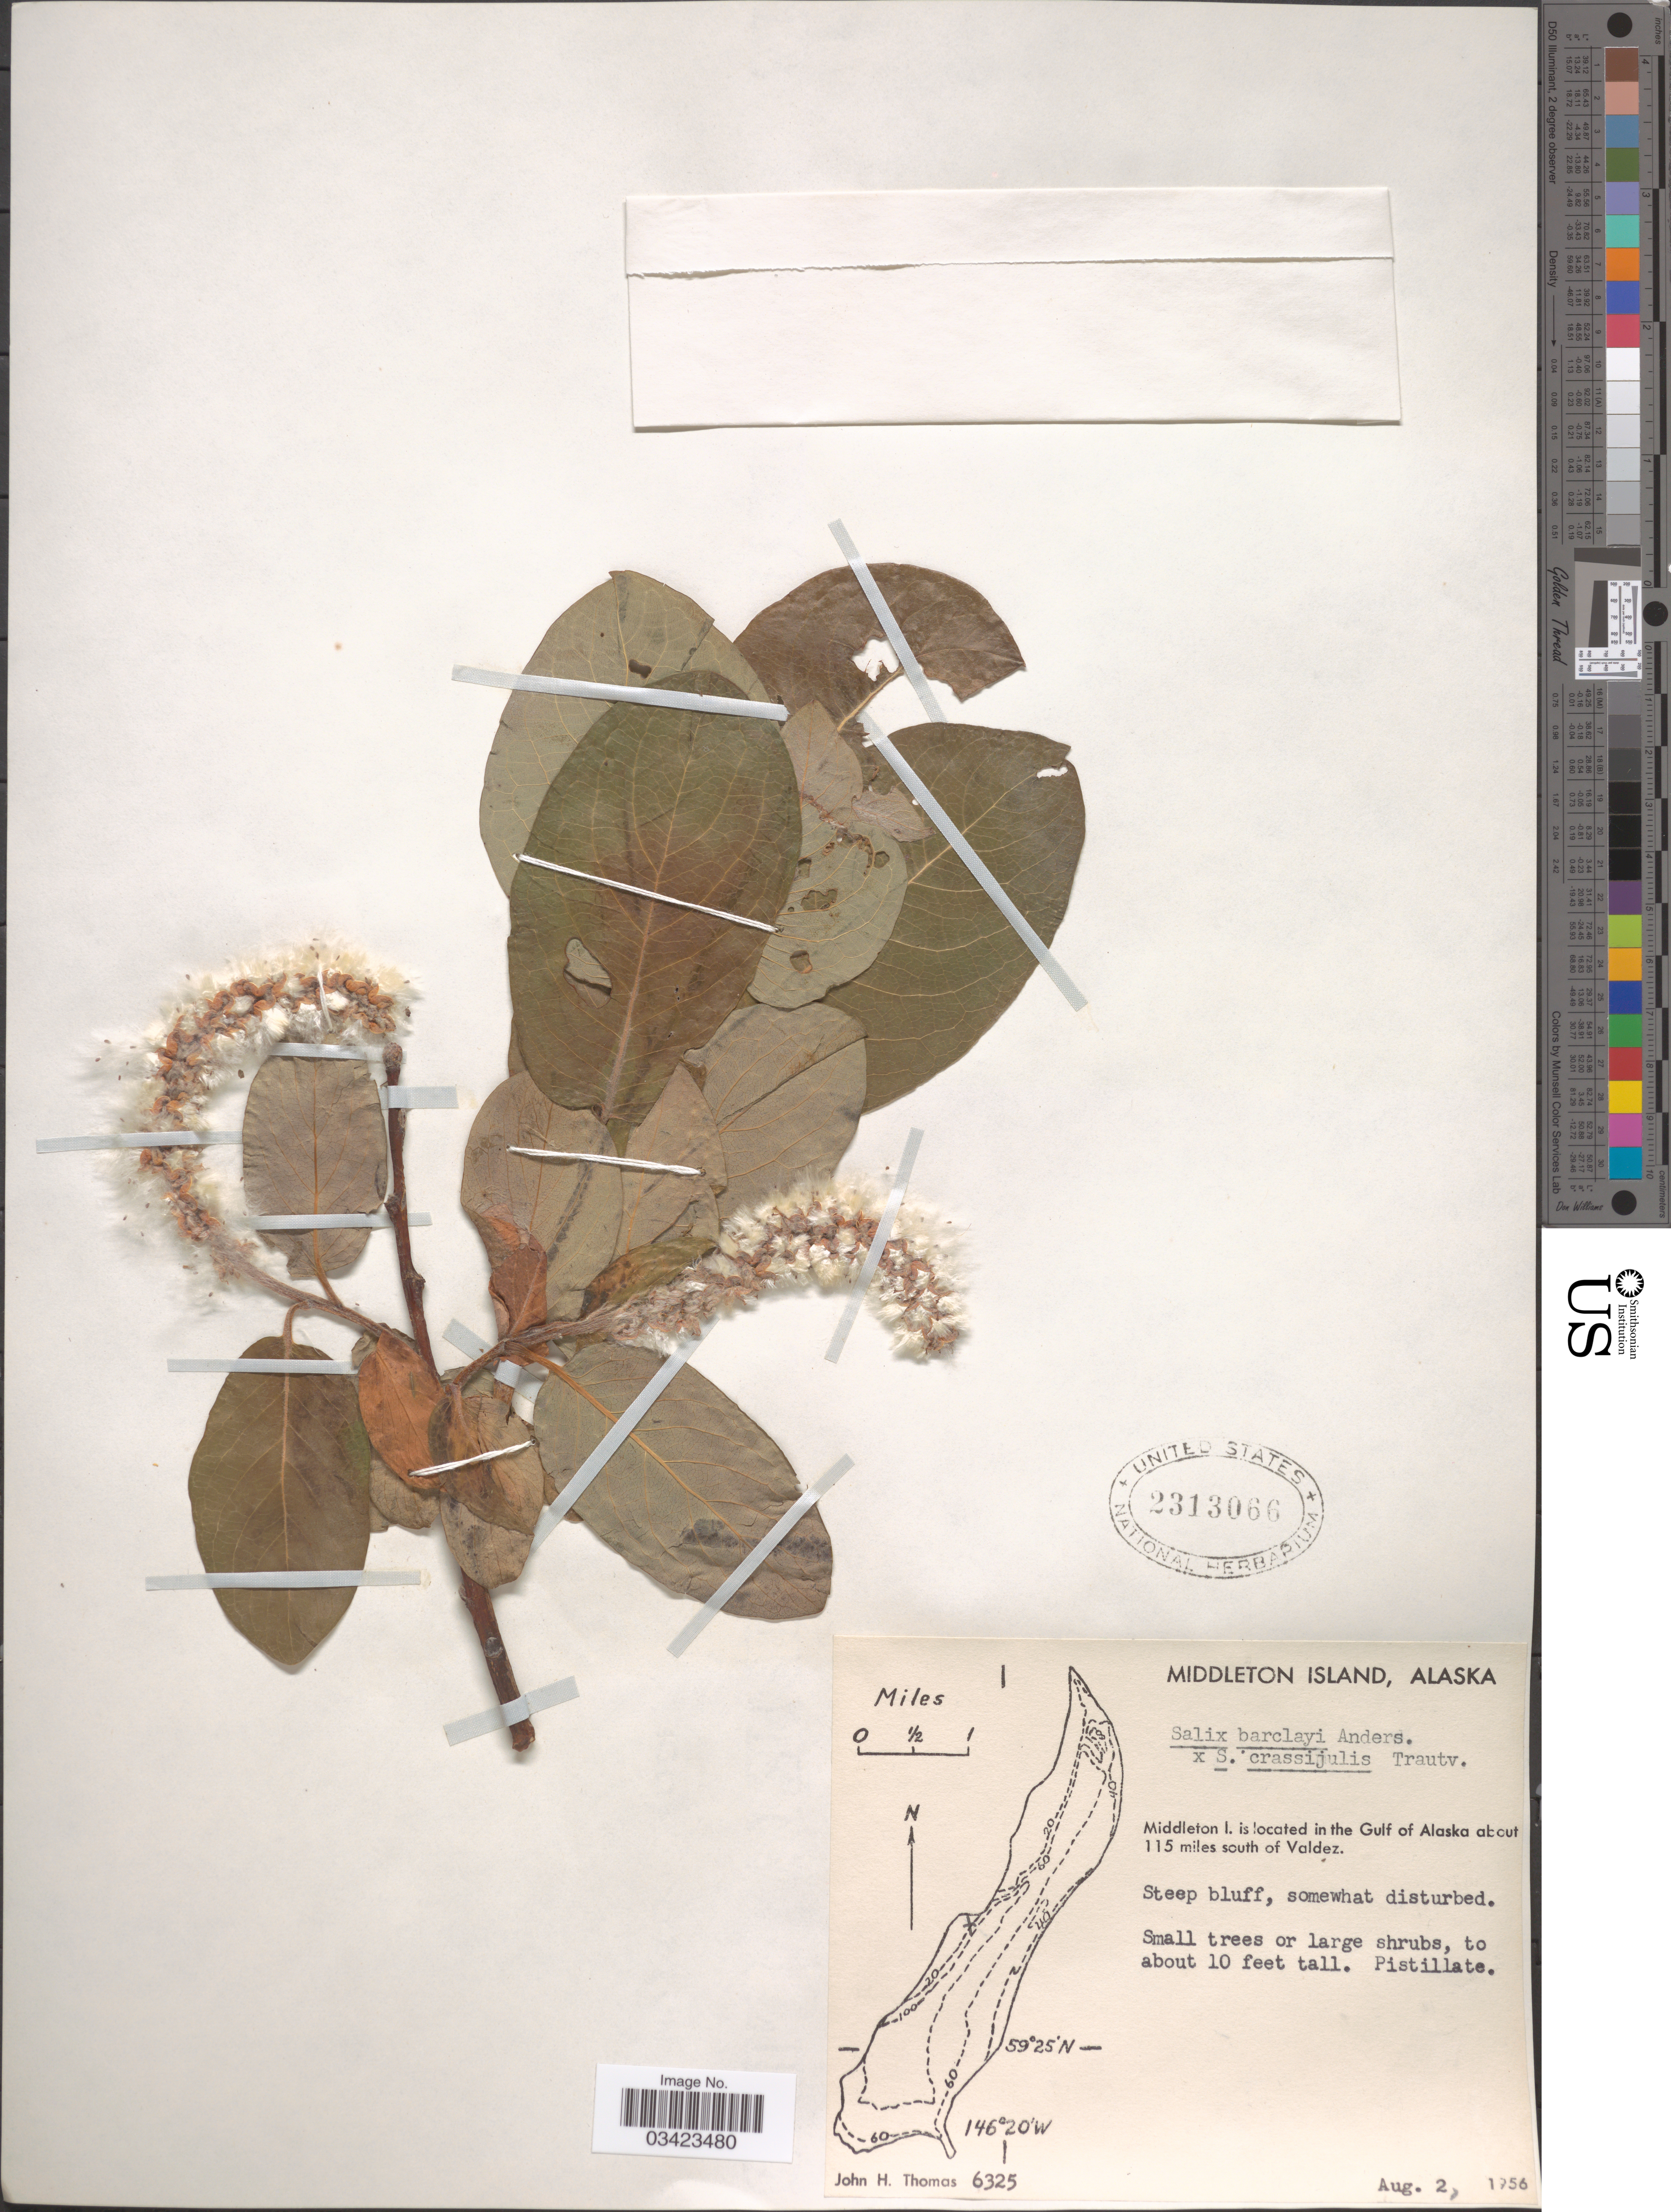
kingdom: Plantae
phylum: Tracheophyta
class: Magnoliopsida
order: Malpighiales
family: Salicaceae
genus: Salix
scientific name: Salix arctica var. araioclada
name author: (C.K. Schneid.) Raup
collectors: J. H. Thomas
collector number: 6325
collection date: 1956-08-02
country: United States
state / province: Alaska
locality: Middleton Island. Middleton I. is located in the Gulf of Alaska about 115 miles south of Valdez.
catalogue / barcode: US 2313066